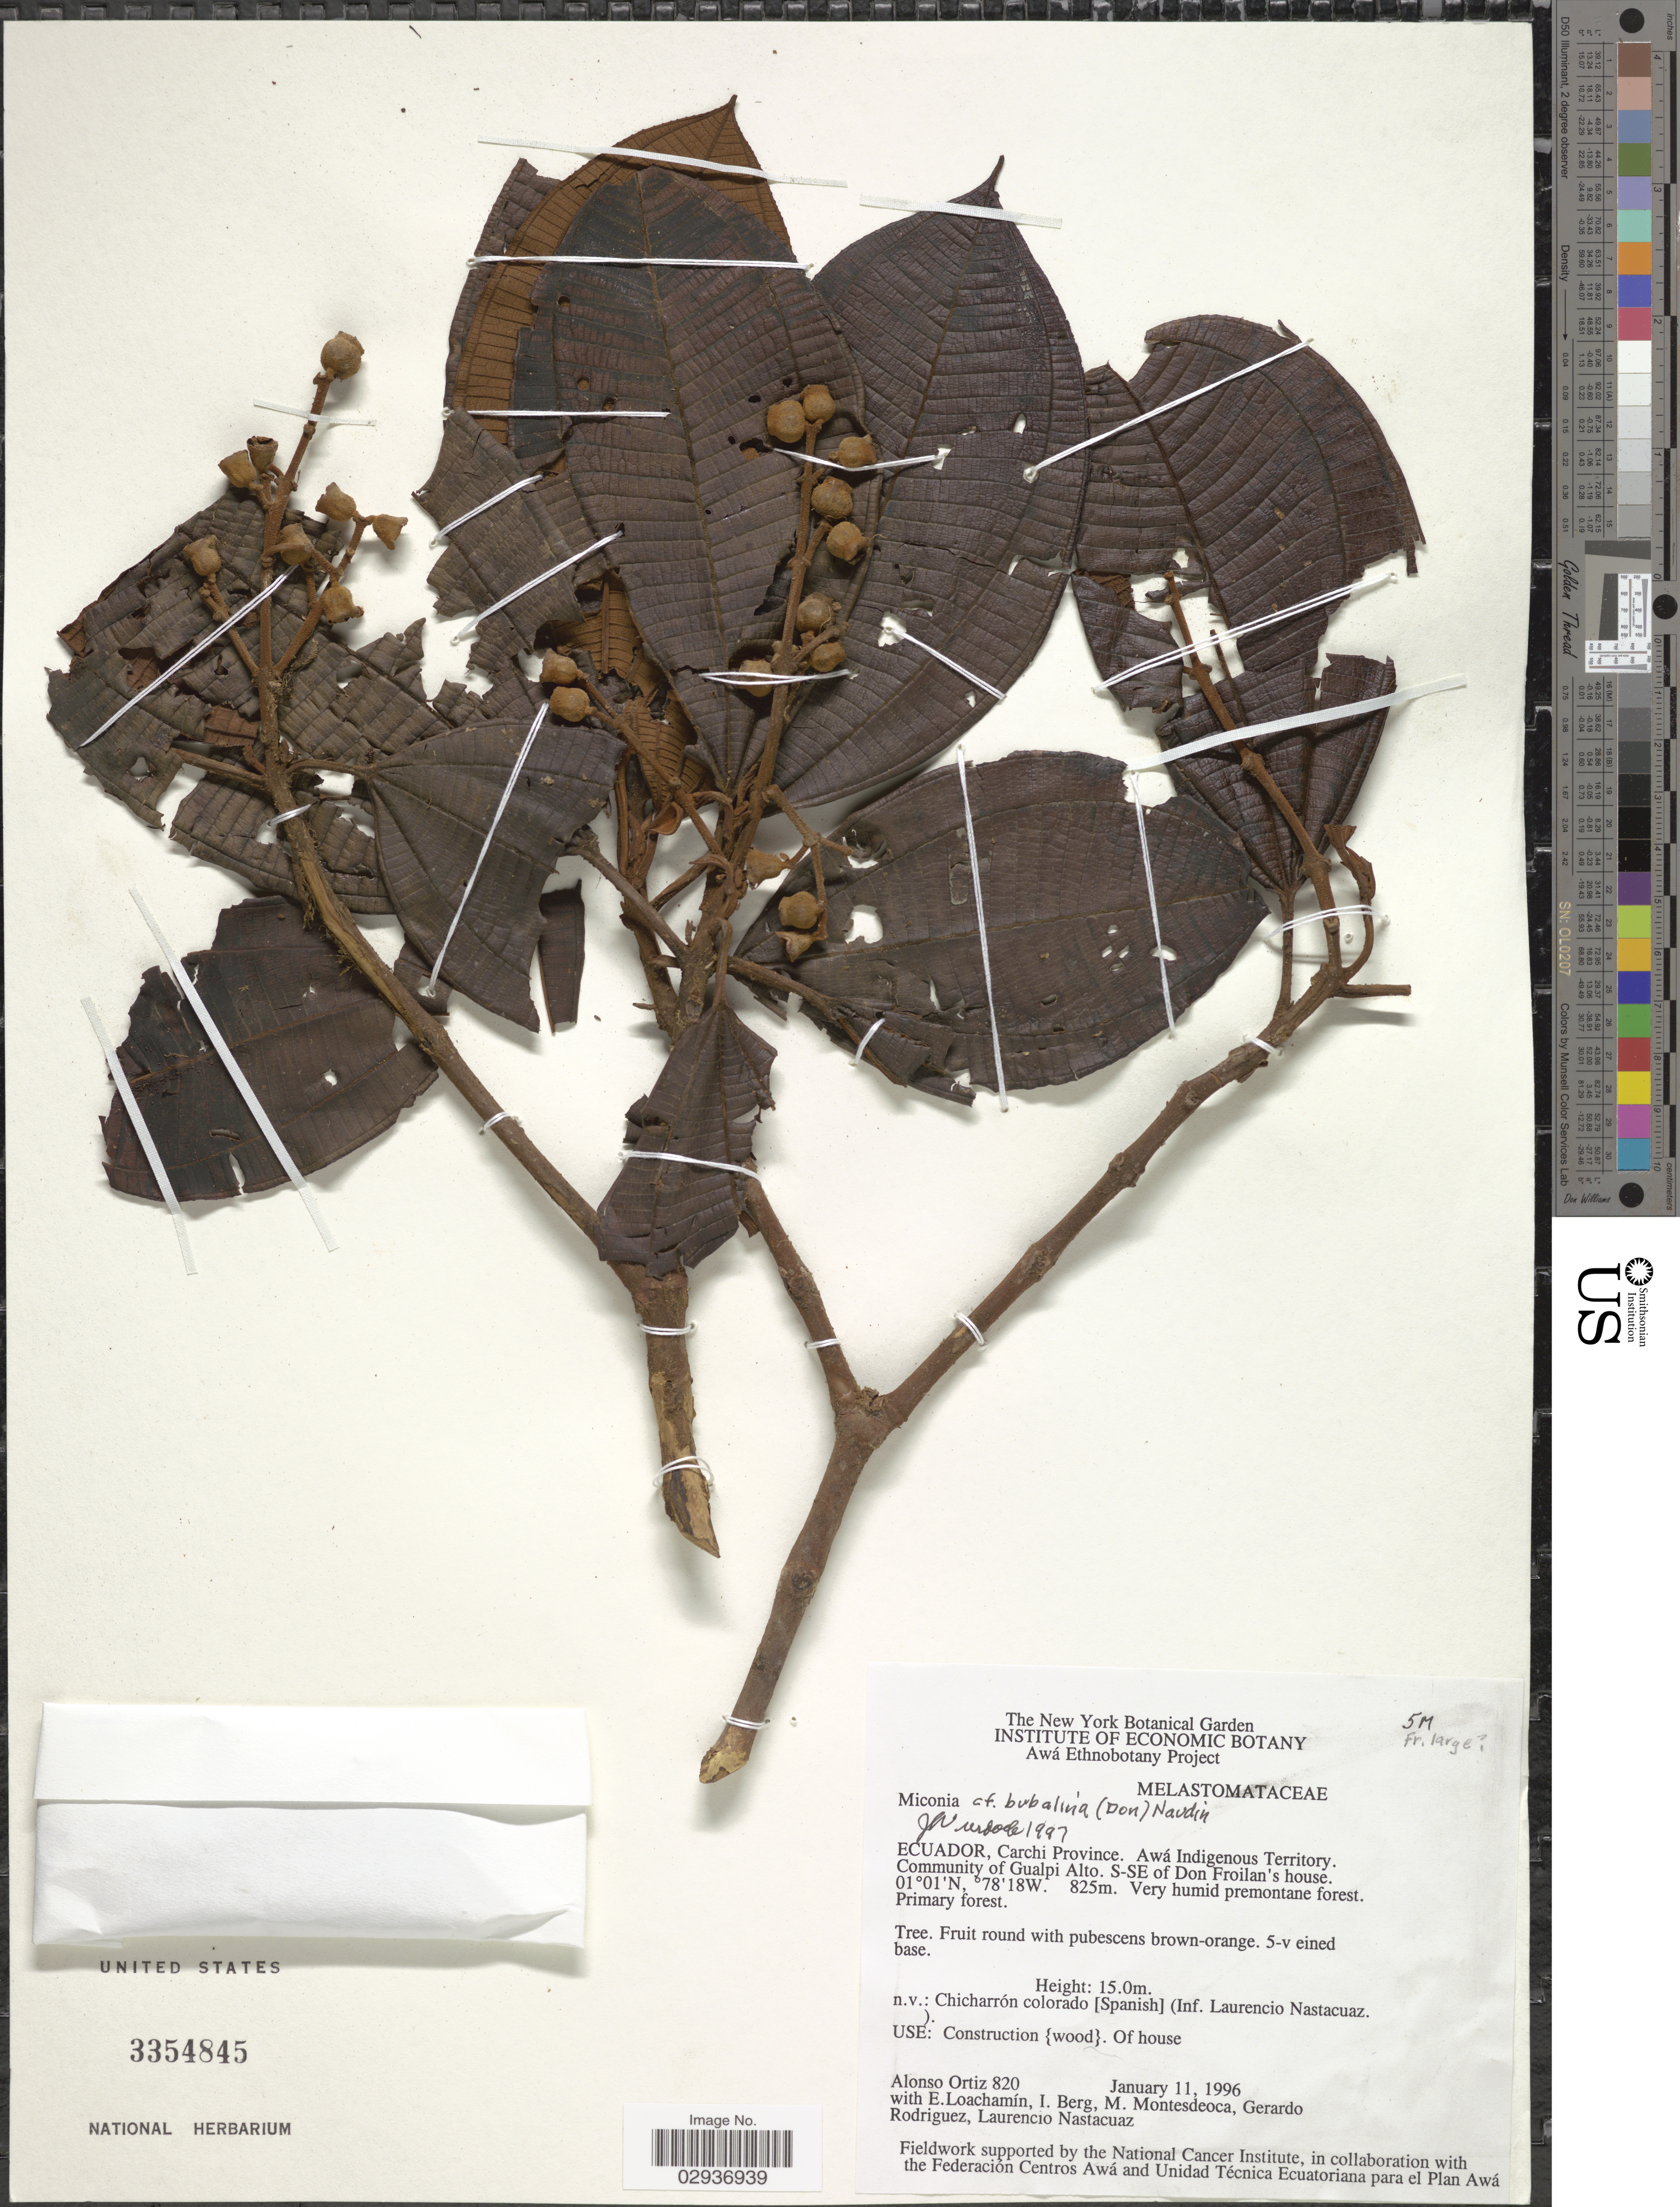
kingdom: Plantae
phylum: Tracheophyta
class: Magnoliopsida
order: Myrtales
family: Melastomataceae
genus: Miconia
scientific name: Miconia bubalina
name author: Naudin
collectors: A. Ortiz, E. Loachamin, I. Berg, M. Montesdeoca & et al.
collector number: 820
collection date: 1996-01-11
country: Ecuador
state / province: Carchi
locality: Awá Indigenous Territory. Community of Gualpi Alto. S-SE of Don Froilan's house.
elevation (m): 825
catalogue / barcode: US 3354845